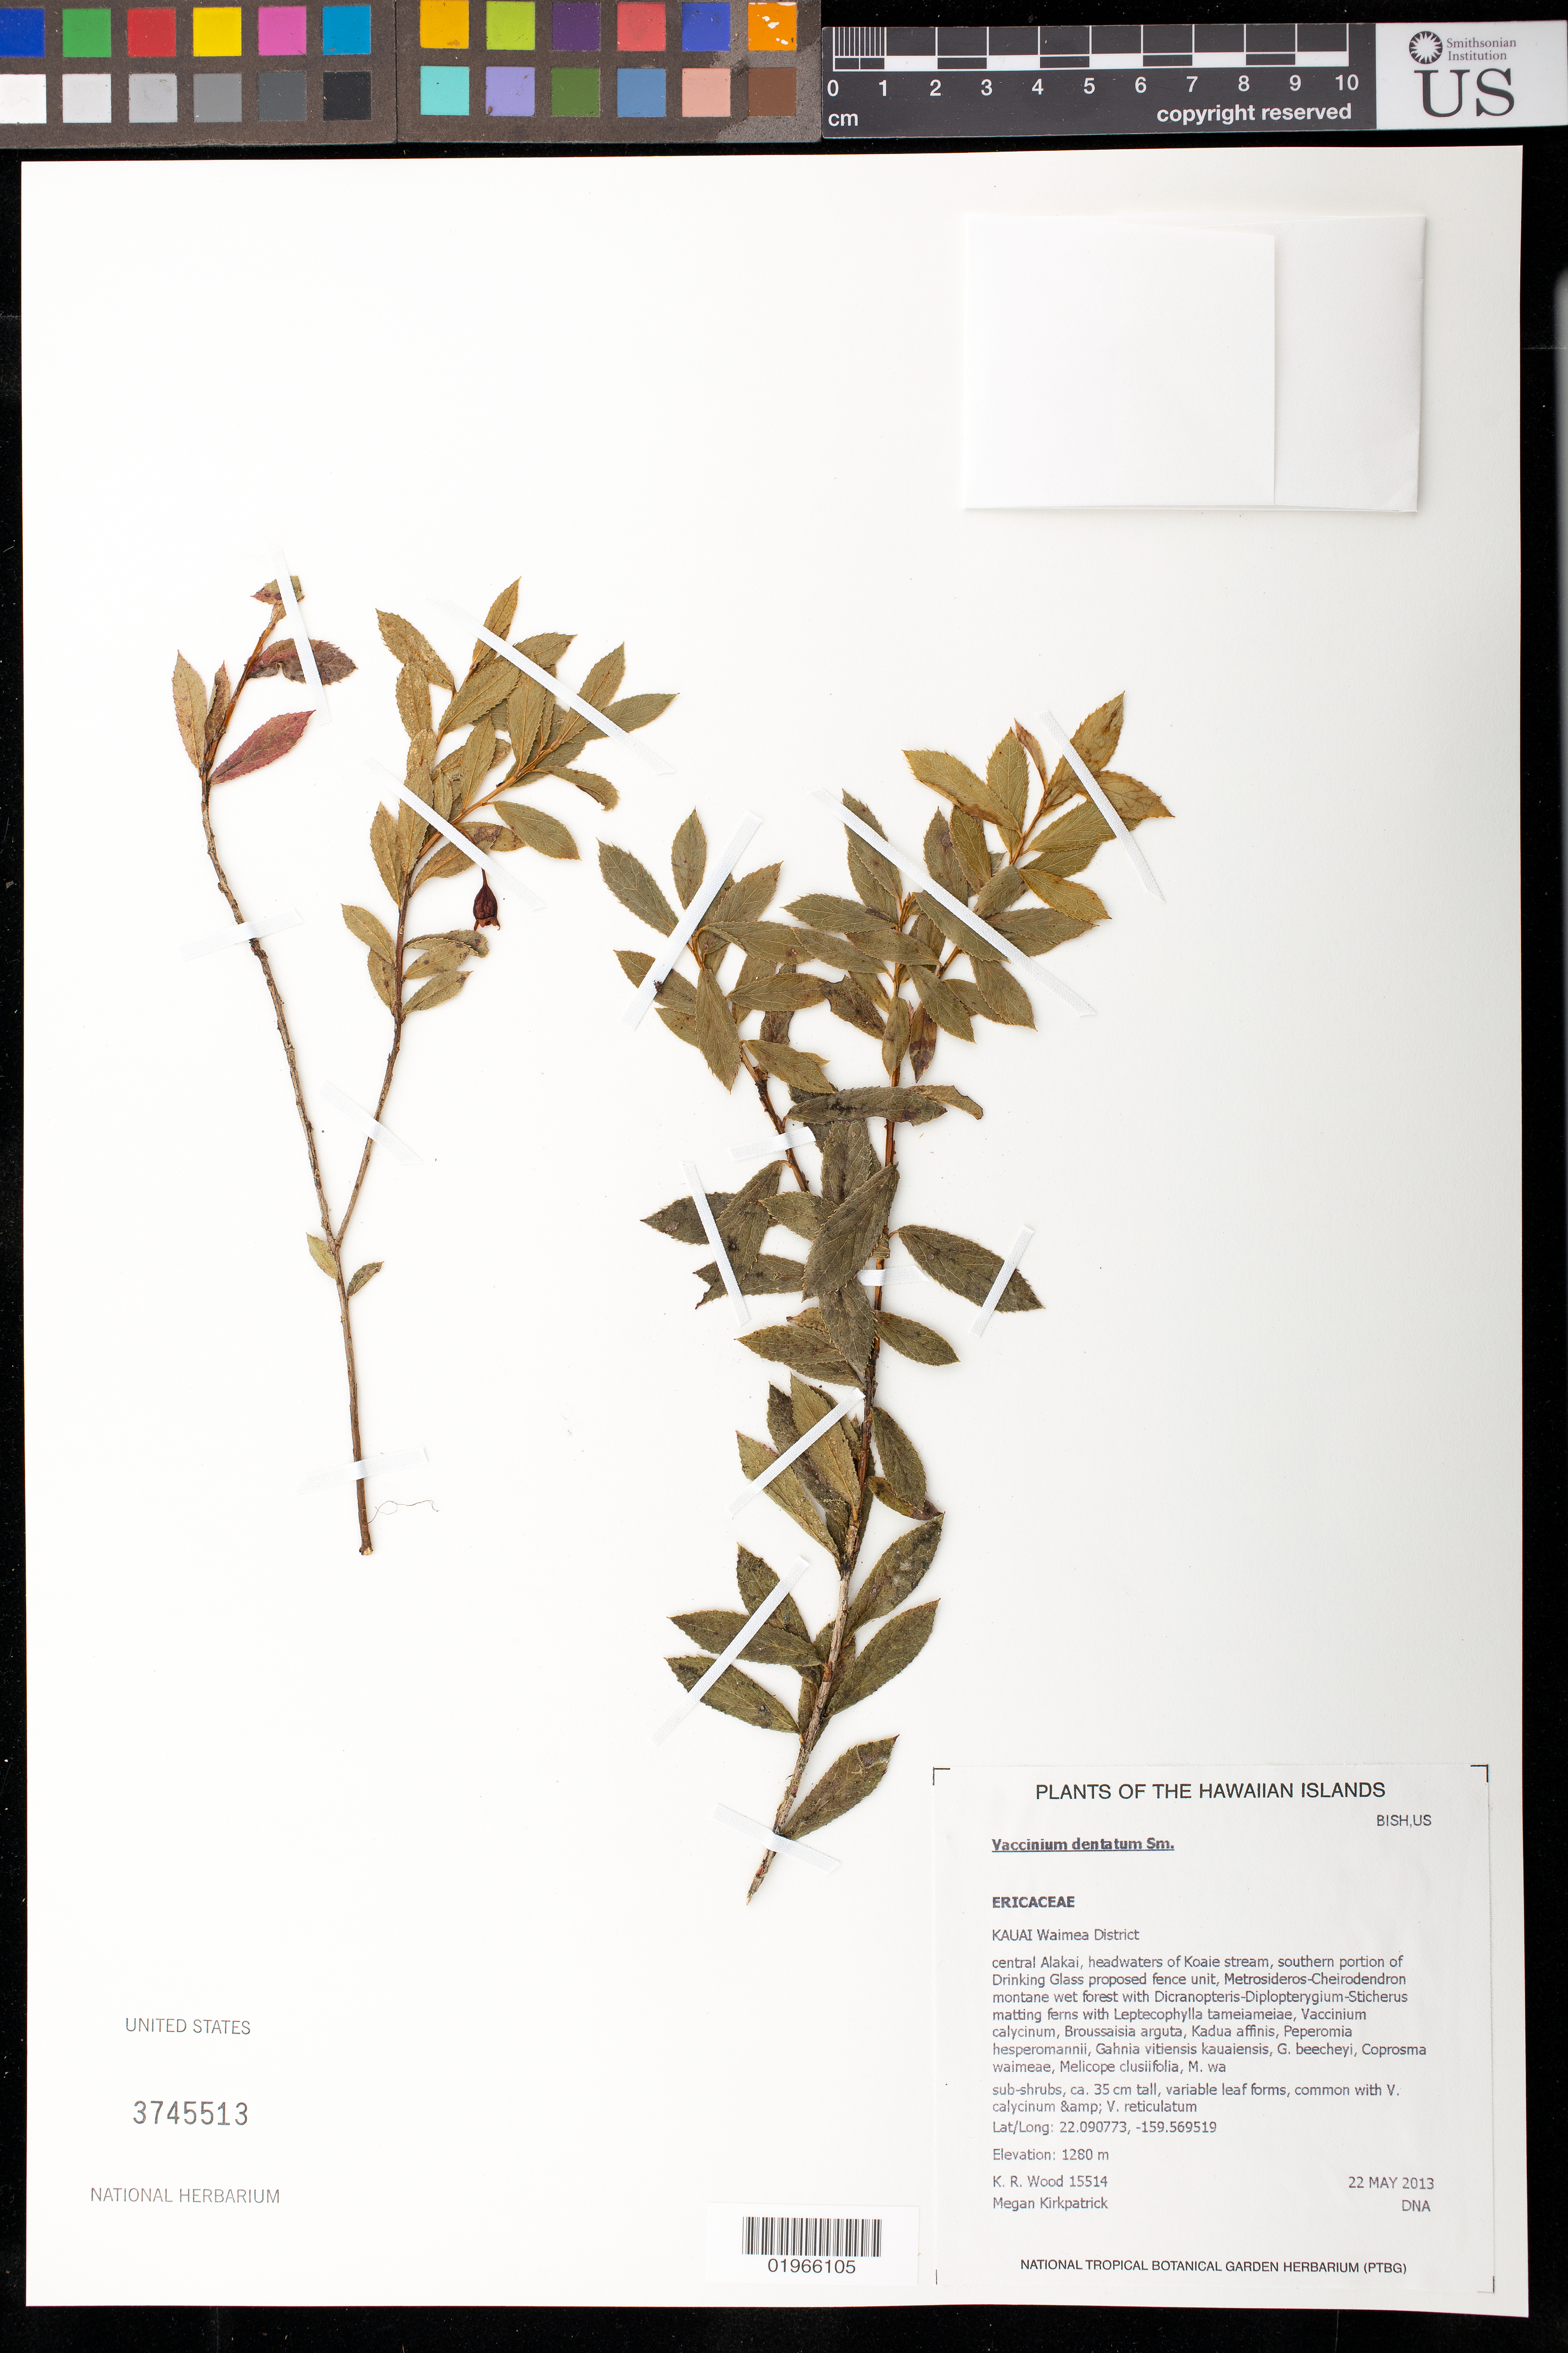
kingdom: Plantae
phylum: Tracheophyta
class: Magnoliopsida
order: Ericales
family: Ericaceae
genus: Vaccinium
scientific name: Vaccinium dentatum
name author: Sm.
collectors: K. R. Wood & M. Kirkpatrick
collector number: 15514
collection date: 2013-05-22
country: United States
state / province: Hawaii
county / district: Kauai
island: Kaua'i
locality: Waimea District, central Alakai, headwater of Koaie stream, southern portion of Drinking Glass proposed fence unit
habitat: Montane wet forest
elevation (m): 1280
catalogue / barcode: US 3745513